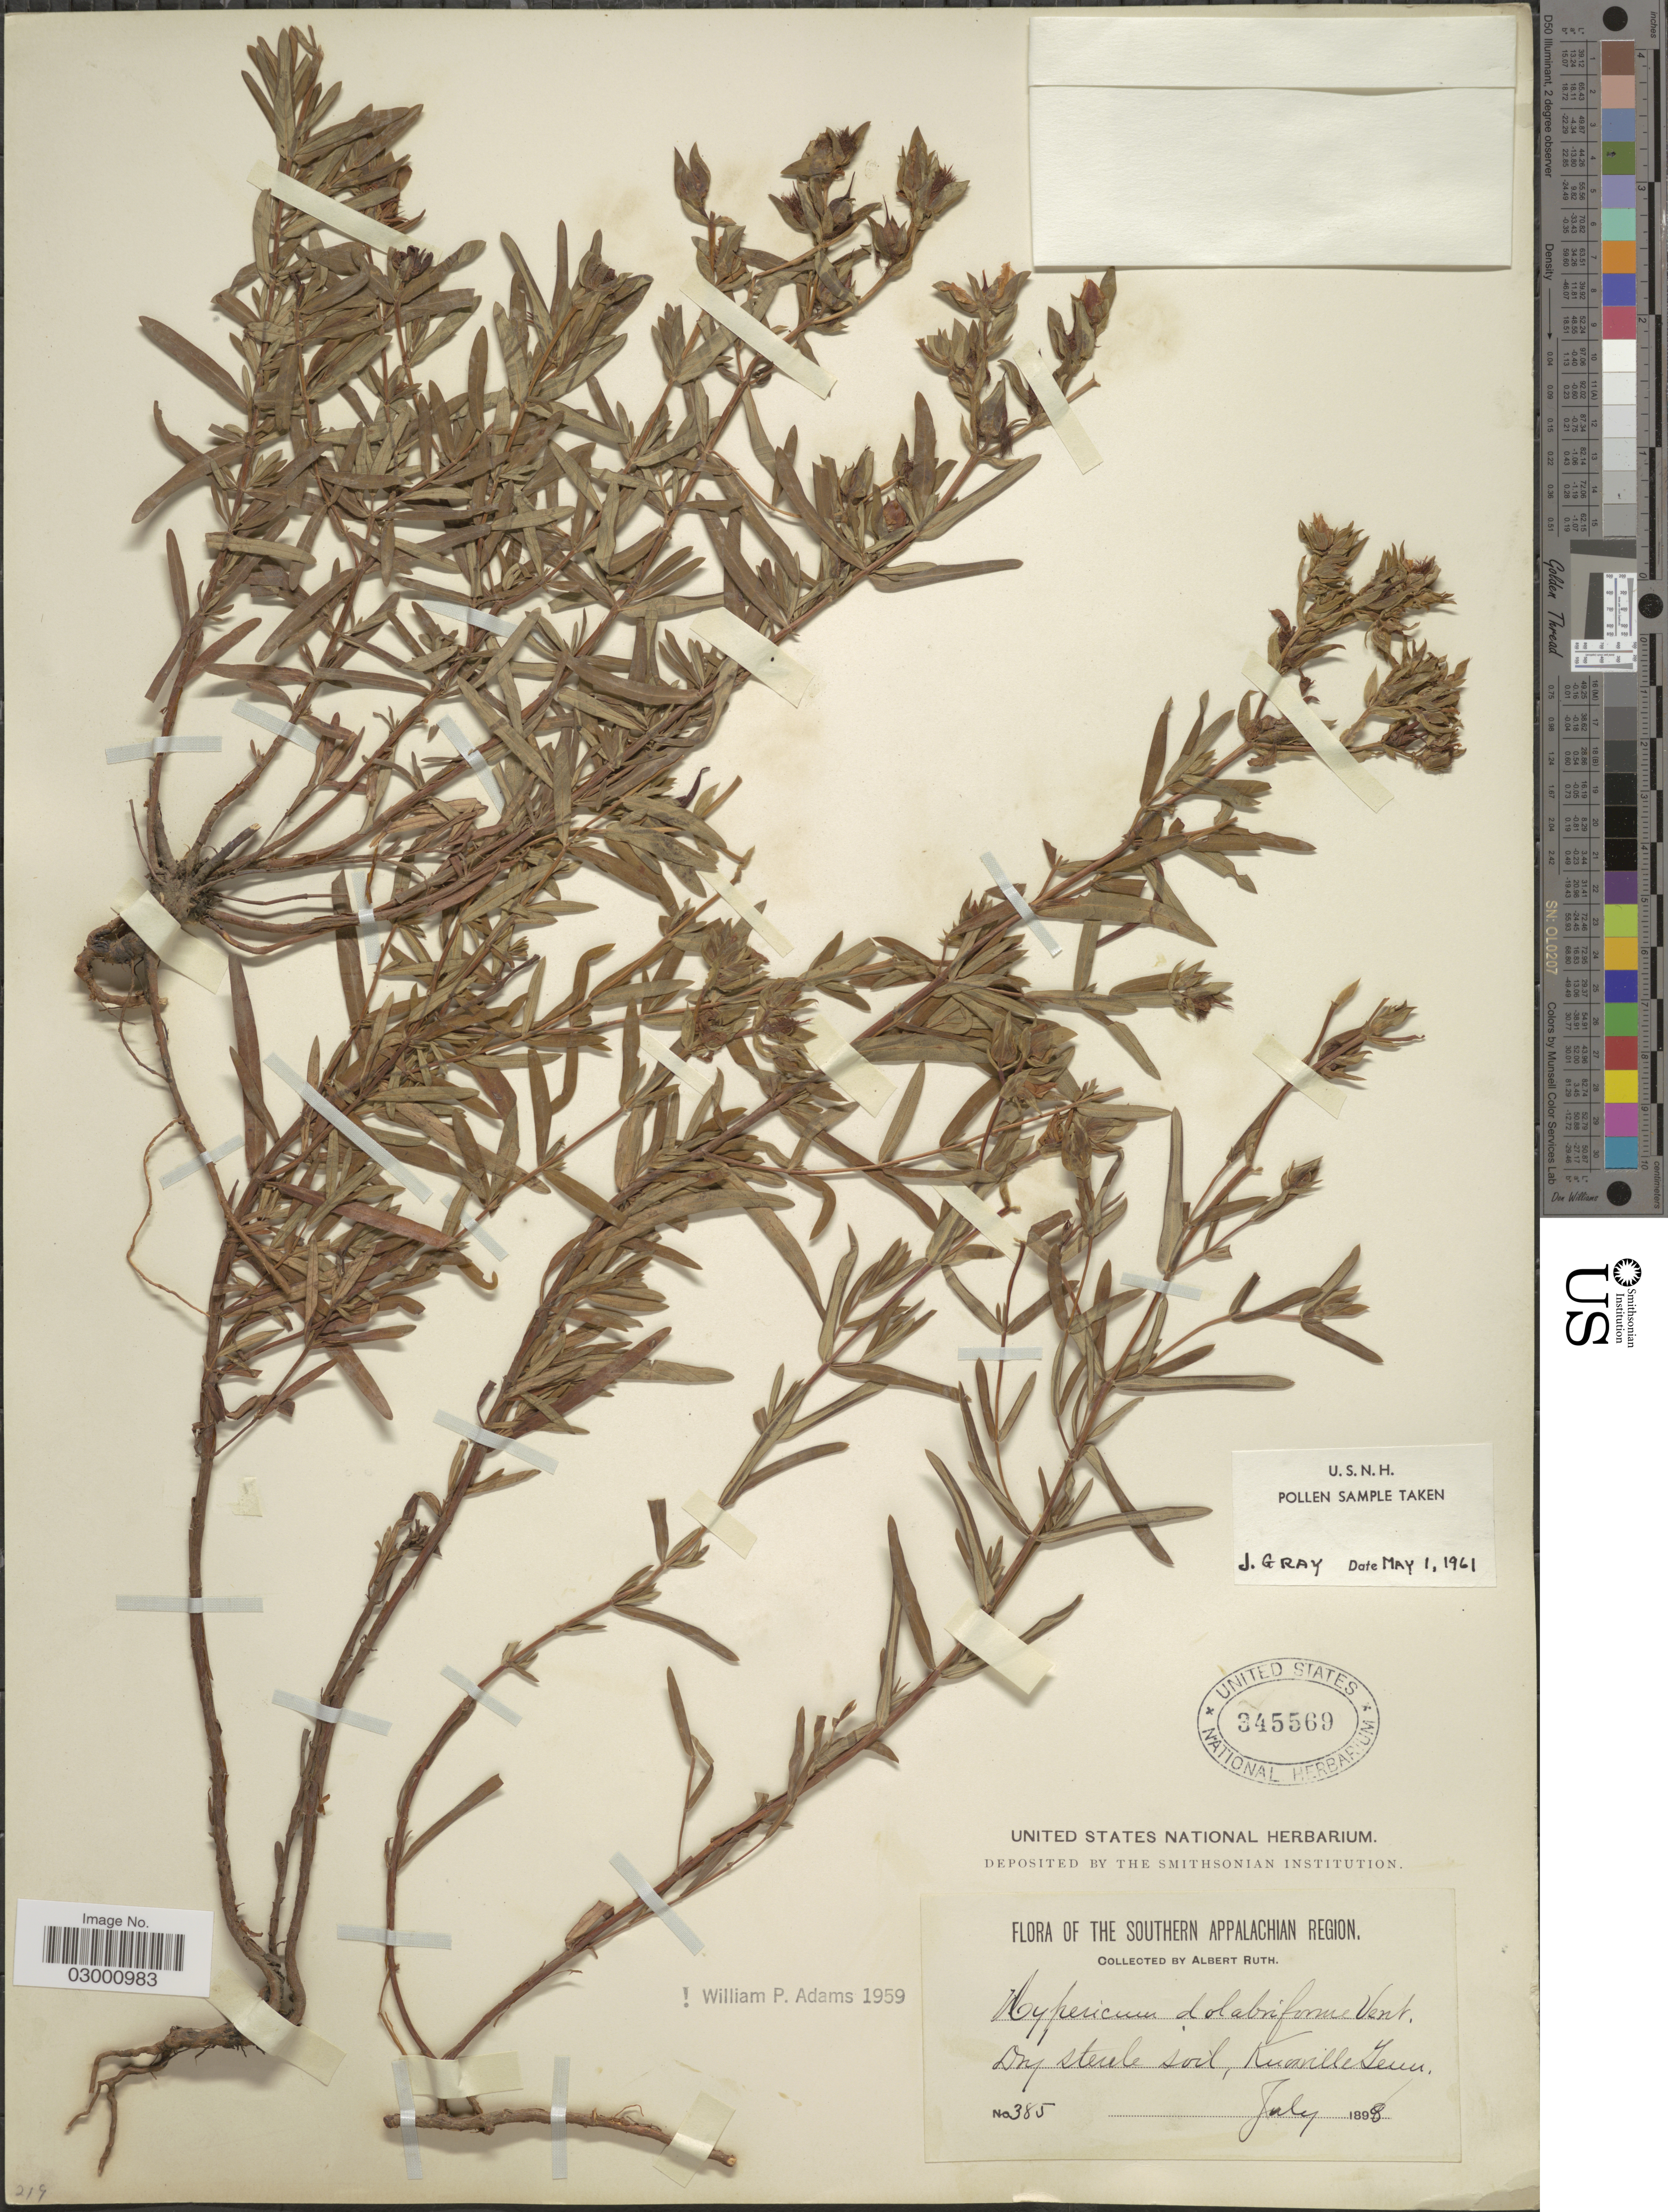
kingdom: Plantae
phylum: Tracheophyta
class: Magnoliopsida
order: Malpighiales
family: Hypericaceae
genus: Hypericum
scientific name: Hypericum dolabriforme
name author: Vent.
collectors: A. Ruth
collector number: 385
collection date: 1898-07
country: United States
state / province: Tennessee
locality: Southern Appalachian Region. Knoxville.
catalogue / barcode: US 345569